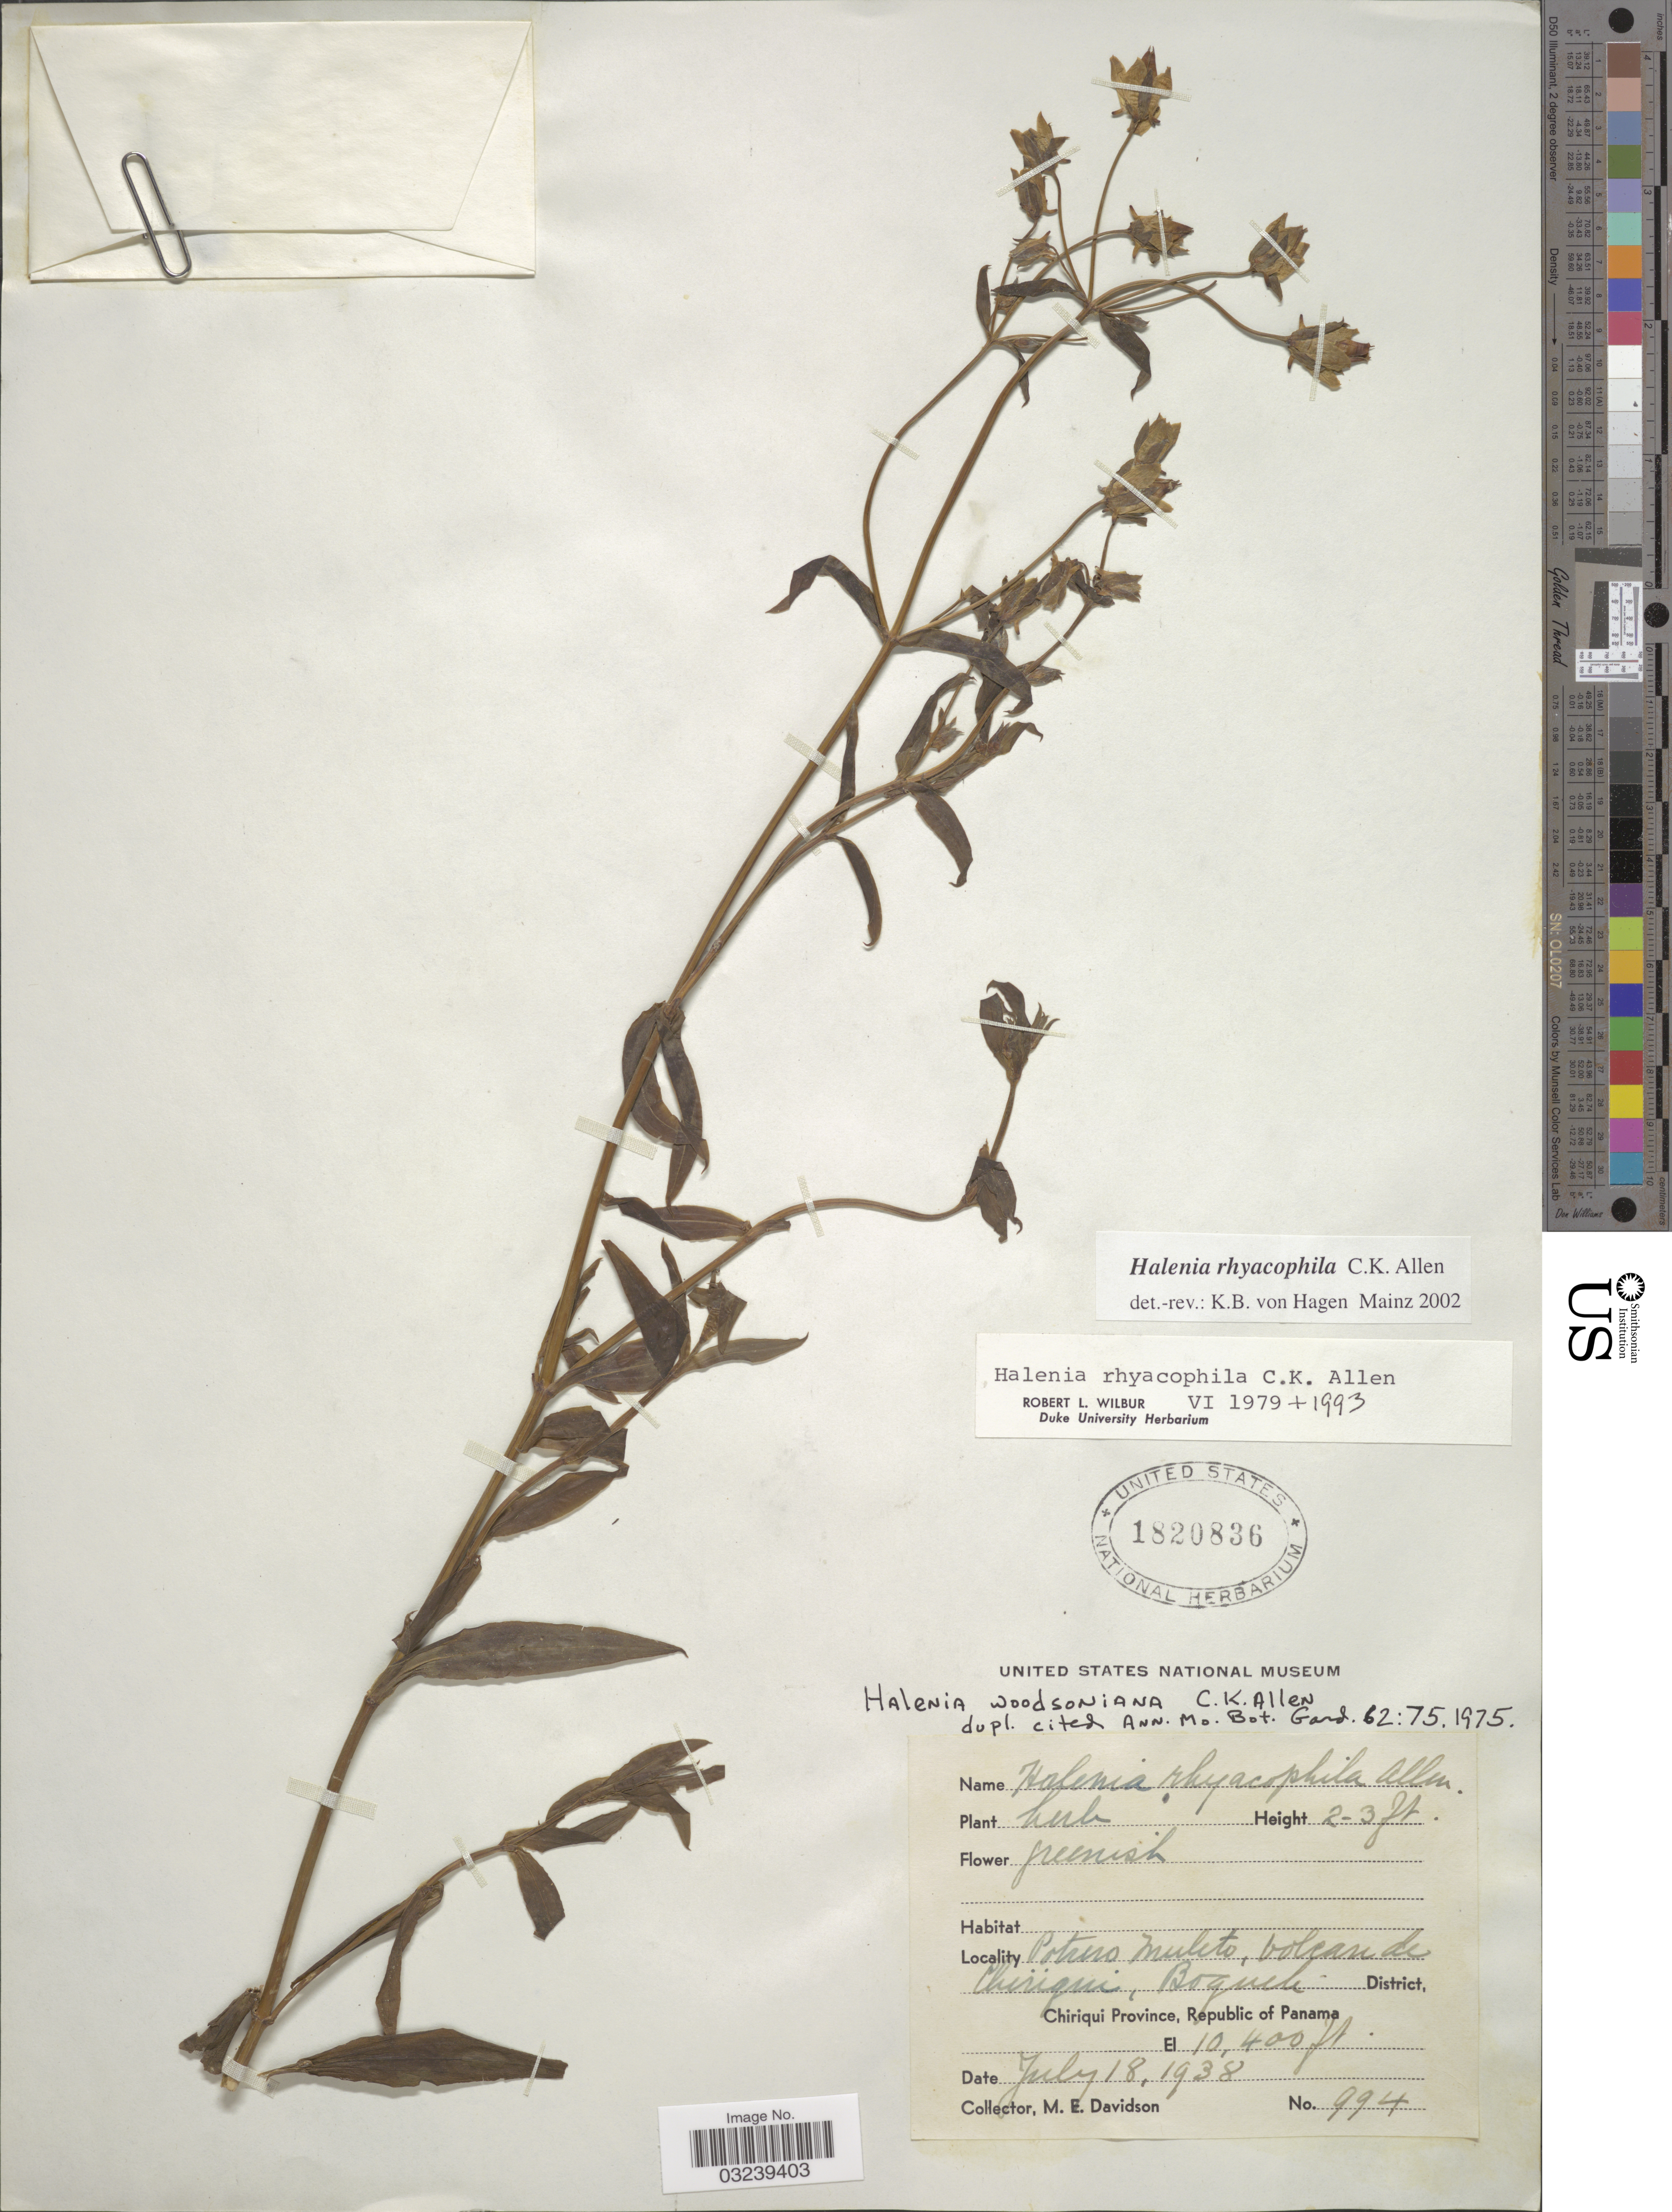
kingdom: Plantae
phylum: Tracheophyta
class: Magnoliopsida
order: Gentianales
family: Gentianaceae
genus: Halenia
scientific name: Halenia rhyacophila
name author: C.K. Allen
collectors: M. E. Davidson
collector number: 994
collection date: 1938-07-18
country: Panama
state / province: Chiriqui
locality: Potrero Muleto, Volcan de Chiriqui, Boquete District.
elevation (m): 3170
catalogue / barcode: US 1820836